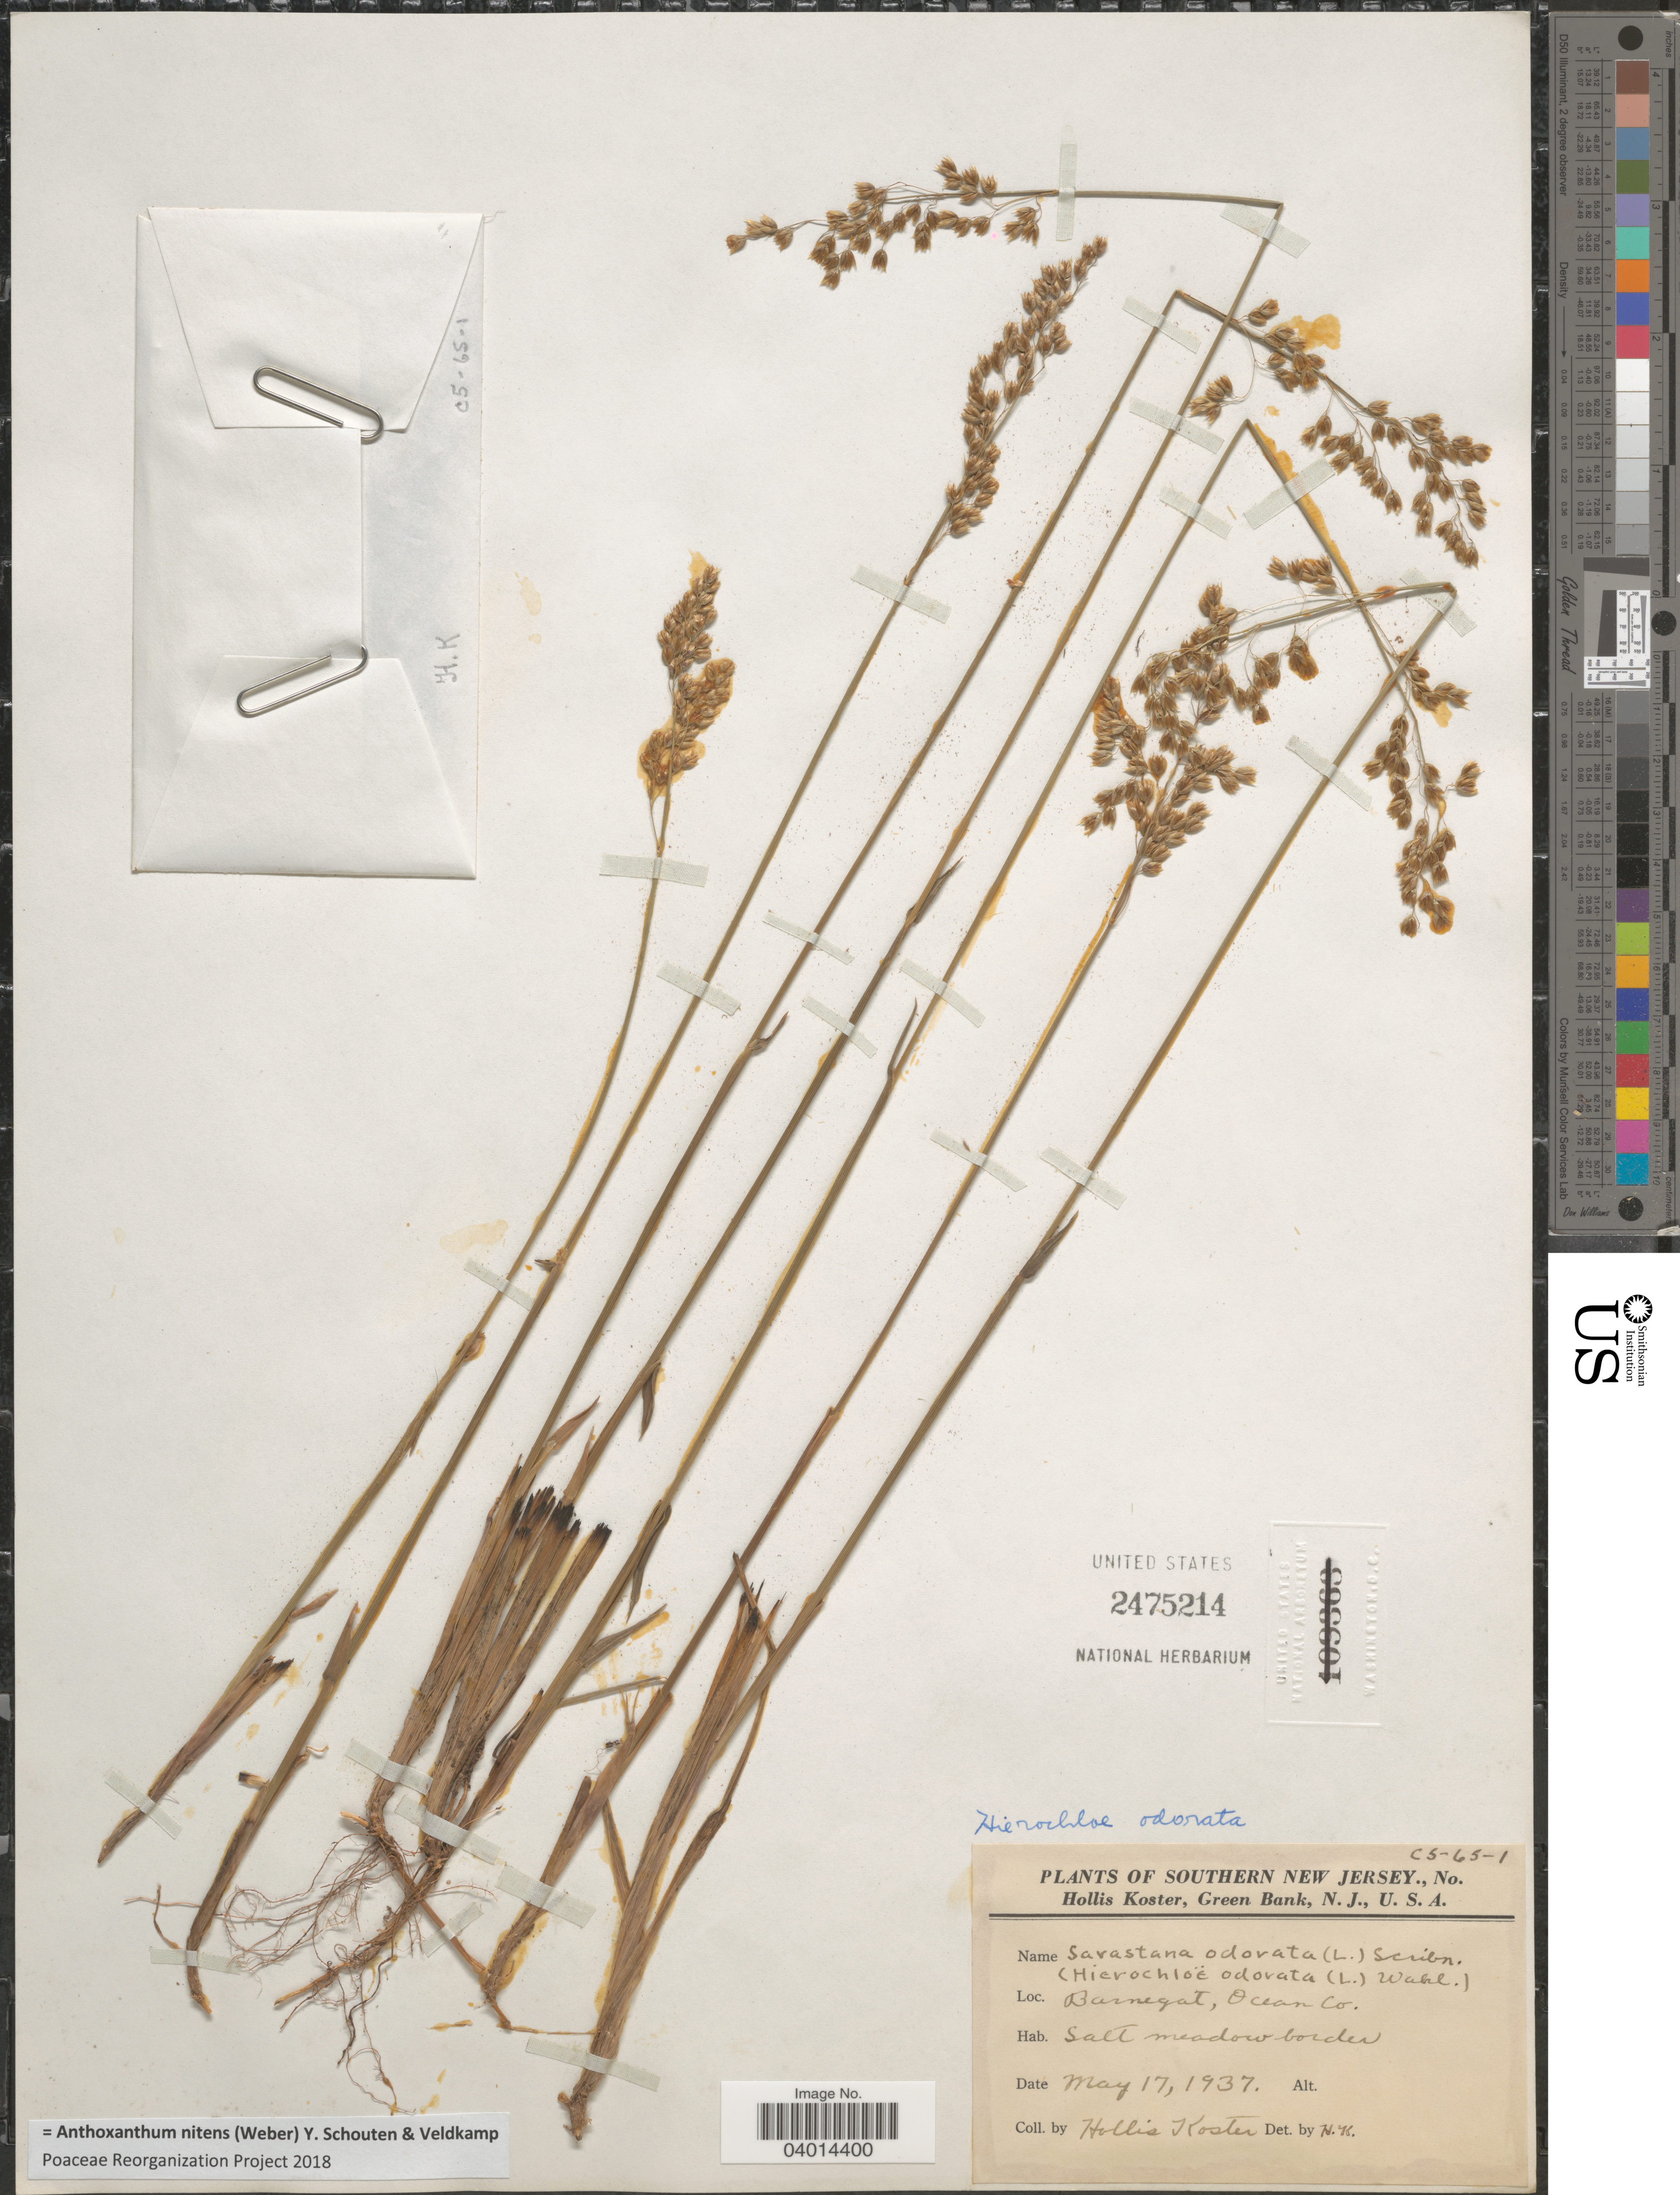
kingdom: Plantae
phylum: Tracheophyta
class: Liliopsida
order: Poales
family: Poaceae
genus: Anthoxanthum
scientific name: Anthoxanthum nitens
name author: (G.H. Weber) R.T.A. Schouten & Veldkamp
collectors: H. Koster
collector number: C5651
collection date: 1937-05-17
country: United States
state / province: New Jersey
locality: Southern New Jersey. Barnegat, Ocean Co.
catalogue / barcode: US 2475214